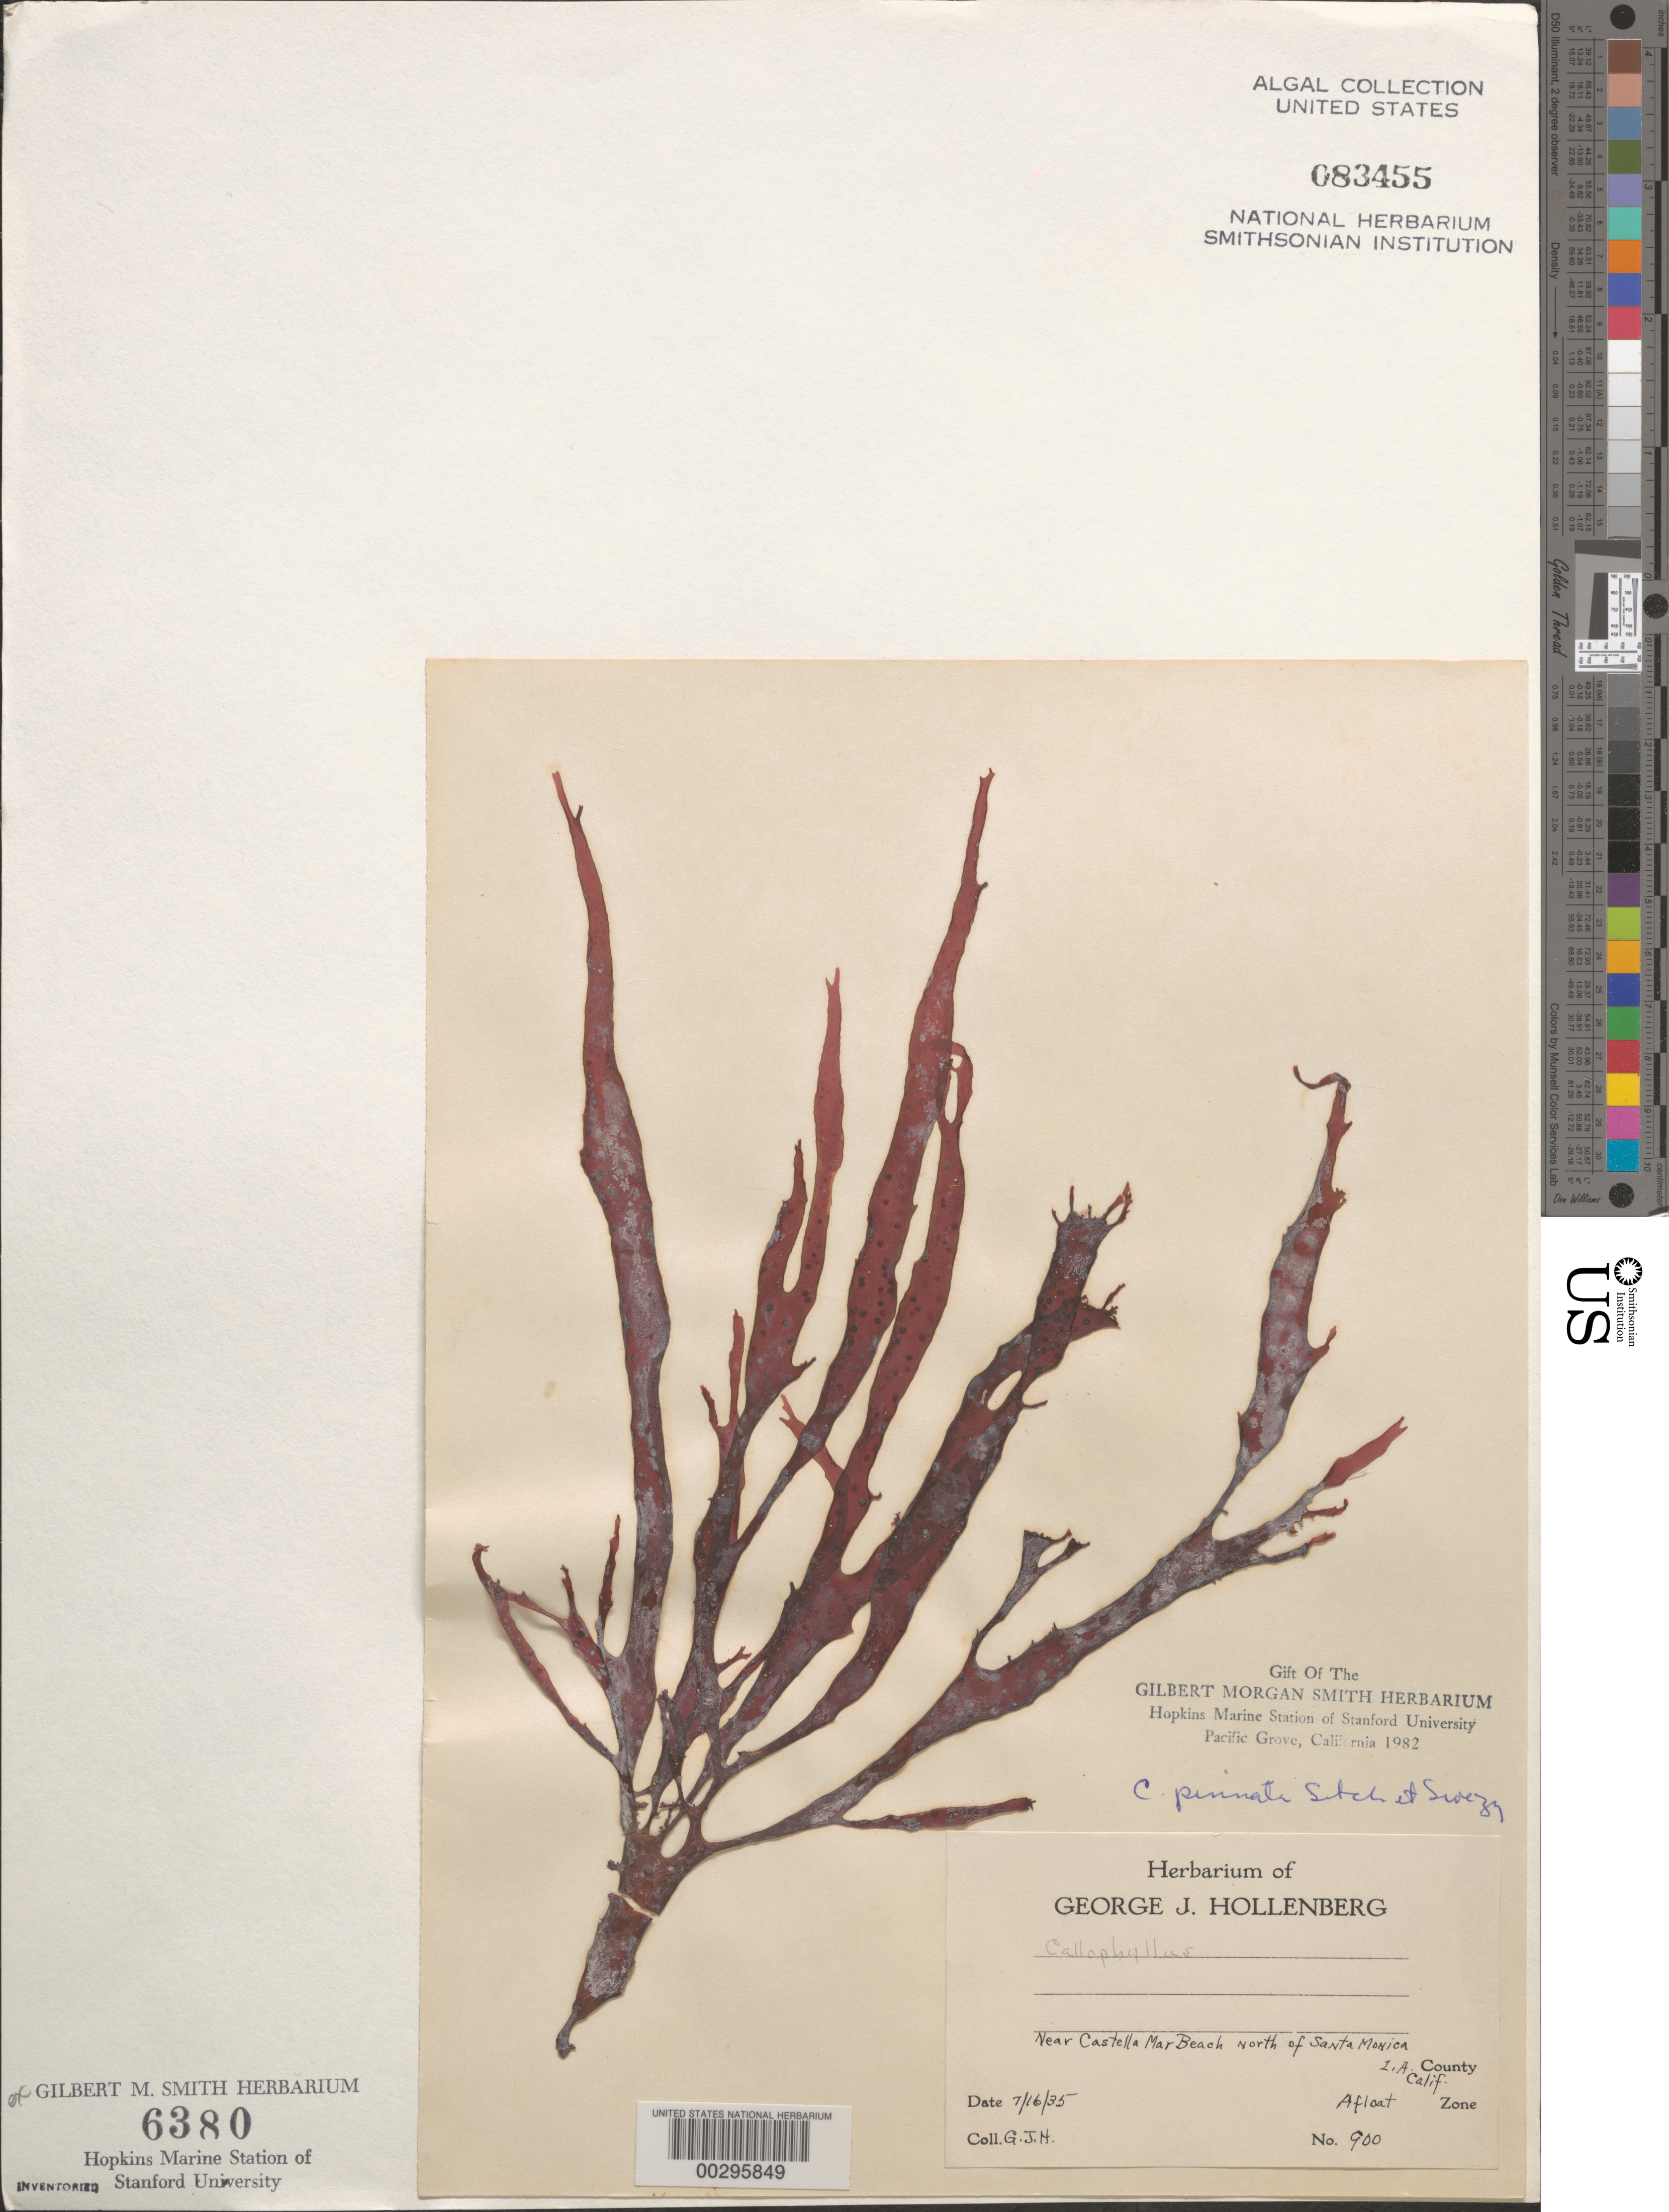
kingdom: Plantae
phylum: Rhodophyta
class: Florideophyceae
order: Gigartinales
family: Kallymeniaceae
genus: Callophyllis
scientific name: Callophyllis pinnata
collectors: G. Hollenberg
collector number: GJH 900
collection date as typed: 16 Jul 1935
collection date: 1935-07-16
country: United States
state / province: California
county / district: Los Angeles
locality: Near Castle Mar Beach, north of Santa Monica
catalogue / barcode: US 83455